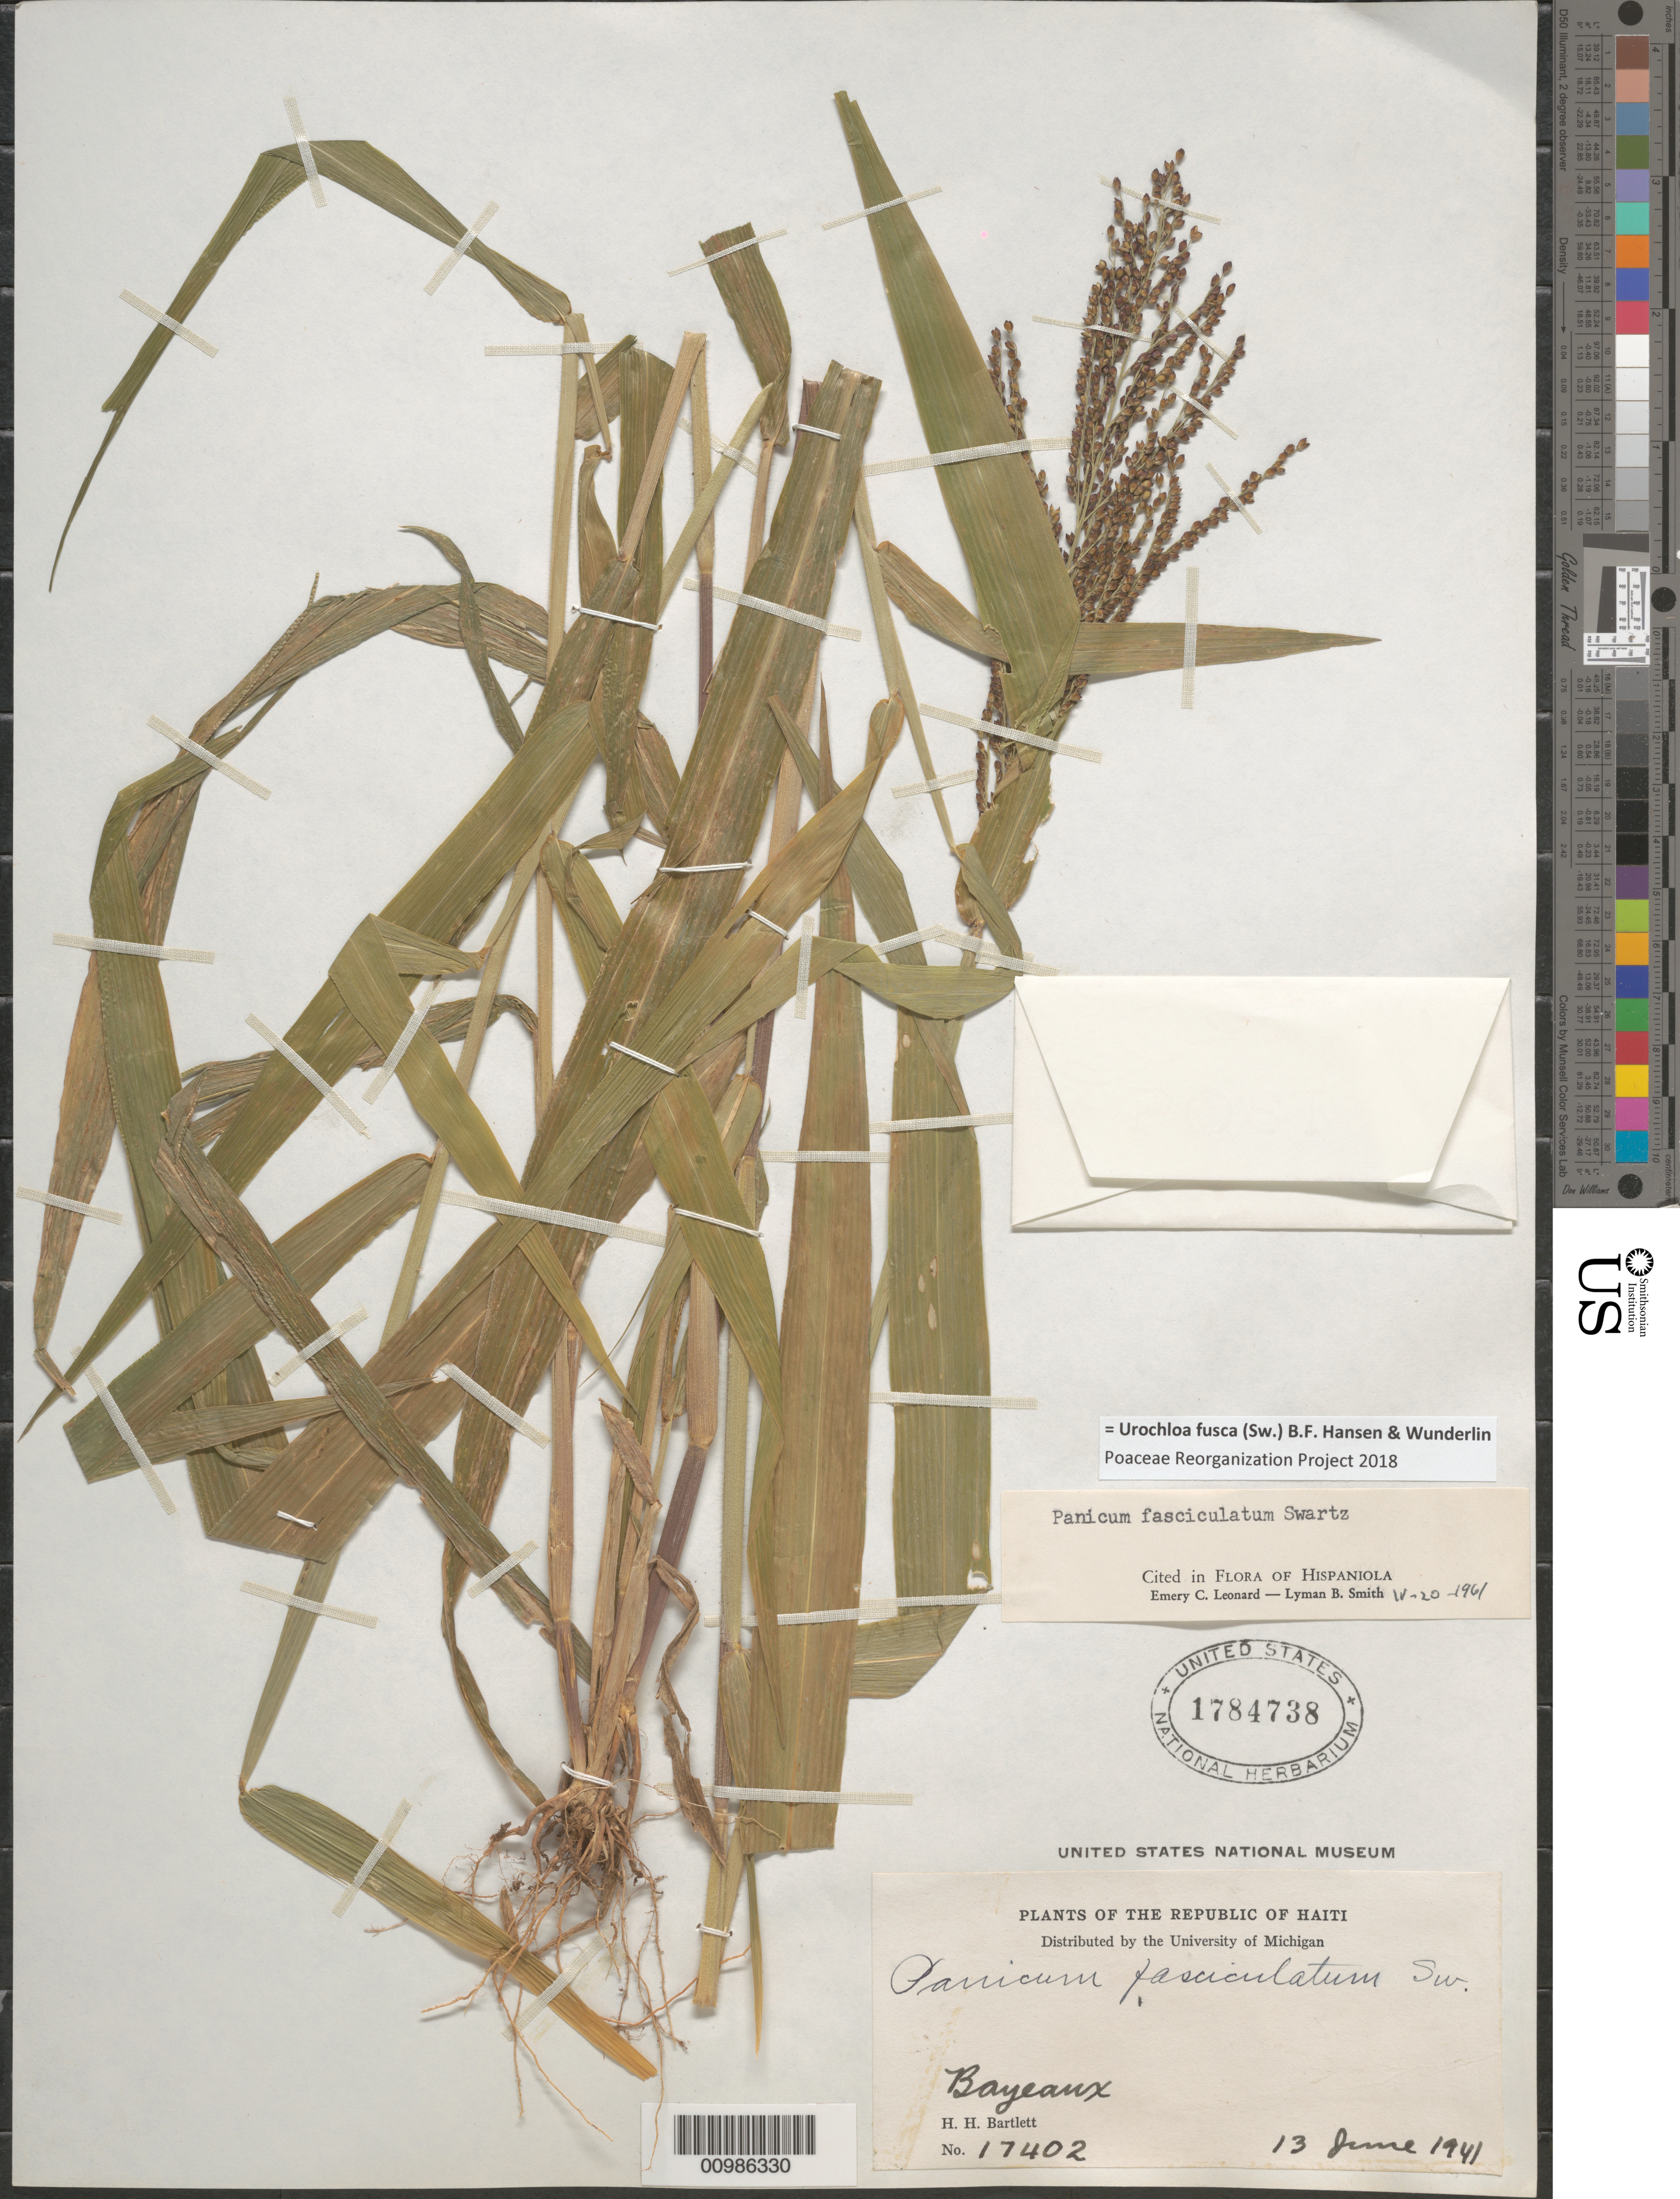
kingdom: Plantae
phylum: Tracheophyta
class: Liliopsida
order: Poales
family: Poaceae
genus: Brachiaria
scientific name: Brachiaria fasciculata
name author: (Sw.) Parodi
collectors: H. H. Bartlett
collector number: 17402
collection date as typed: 13 Jun 1941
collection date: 1941-06-13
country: Haiti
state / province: Nord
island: Hispaniola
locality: Bayeux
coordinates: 0 N, 0 E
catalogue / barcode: US 1784738